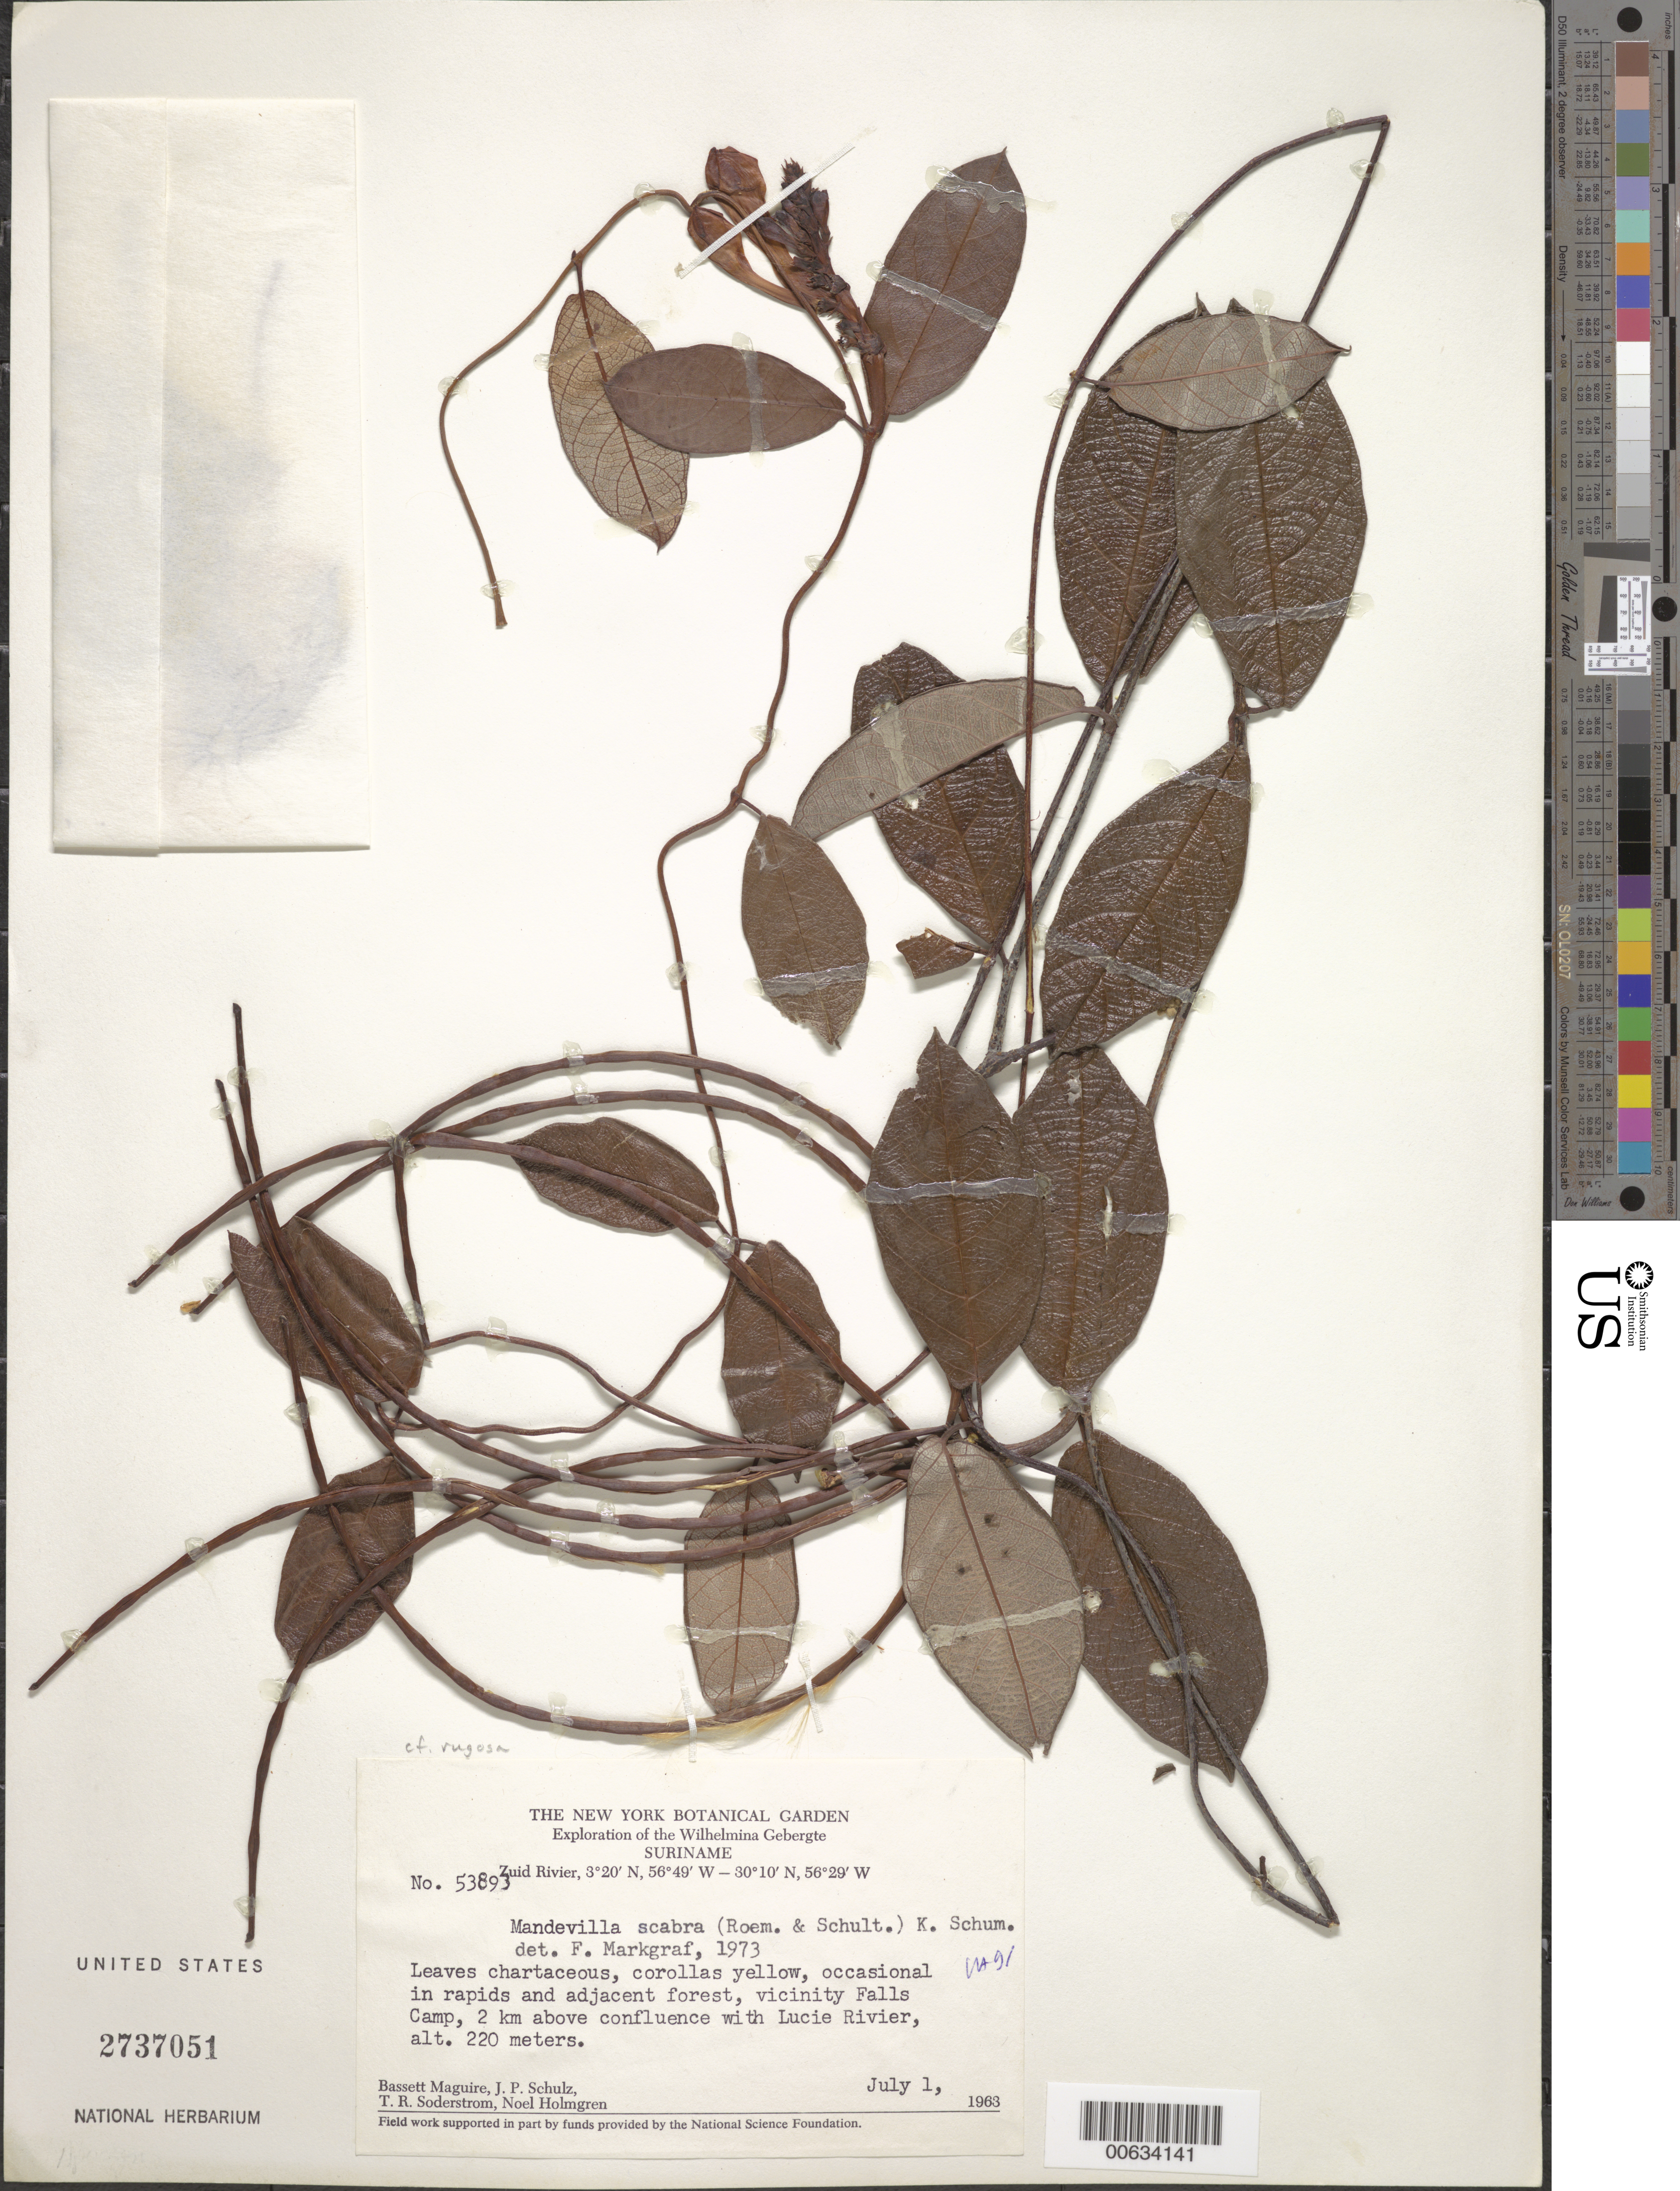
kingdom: Plantae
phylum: Tracheophyta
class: Magnoliopsida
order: Gentianales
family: Apocynaceae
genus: Mandevilla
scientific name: Mandevilla scabra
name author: (Hoffmanns. ex Roem. & Schult.) K. Schum.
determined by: Margraf, F.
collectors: B. Maguire, J. P. Schulz, T. R. Soderstrom & N. H. Holmgren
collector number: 53893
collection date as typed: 1-Jul-63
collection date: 1963-07-01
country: Suriname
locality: Zuid River, 2 km above confl. with Lucie River, vic. Falls Camp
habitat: Rapids and adjacent forest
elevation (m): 220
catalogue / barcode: US 2737051